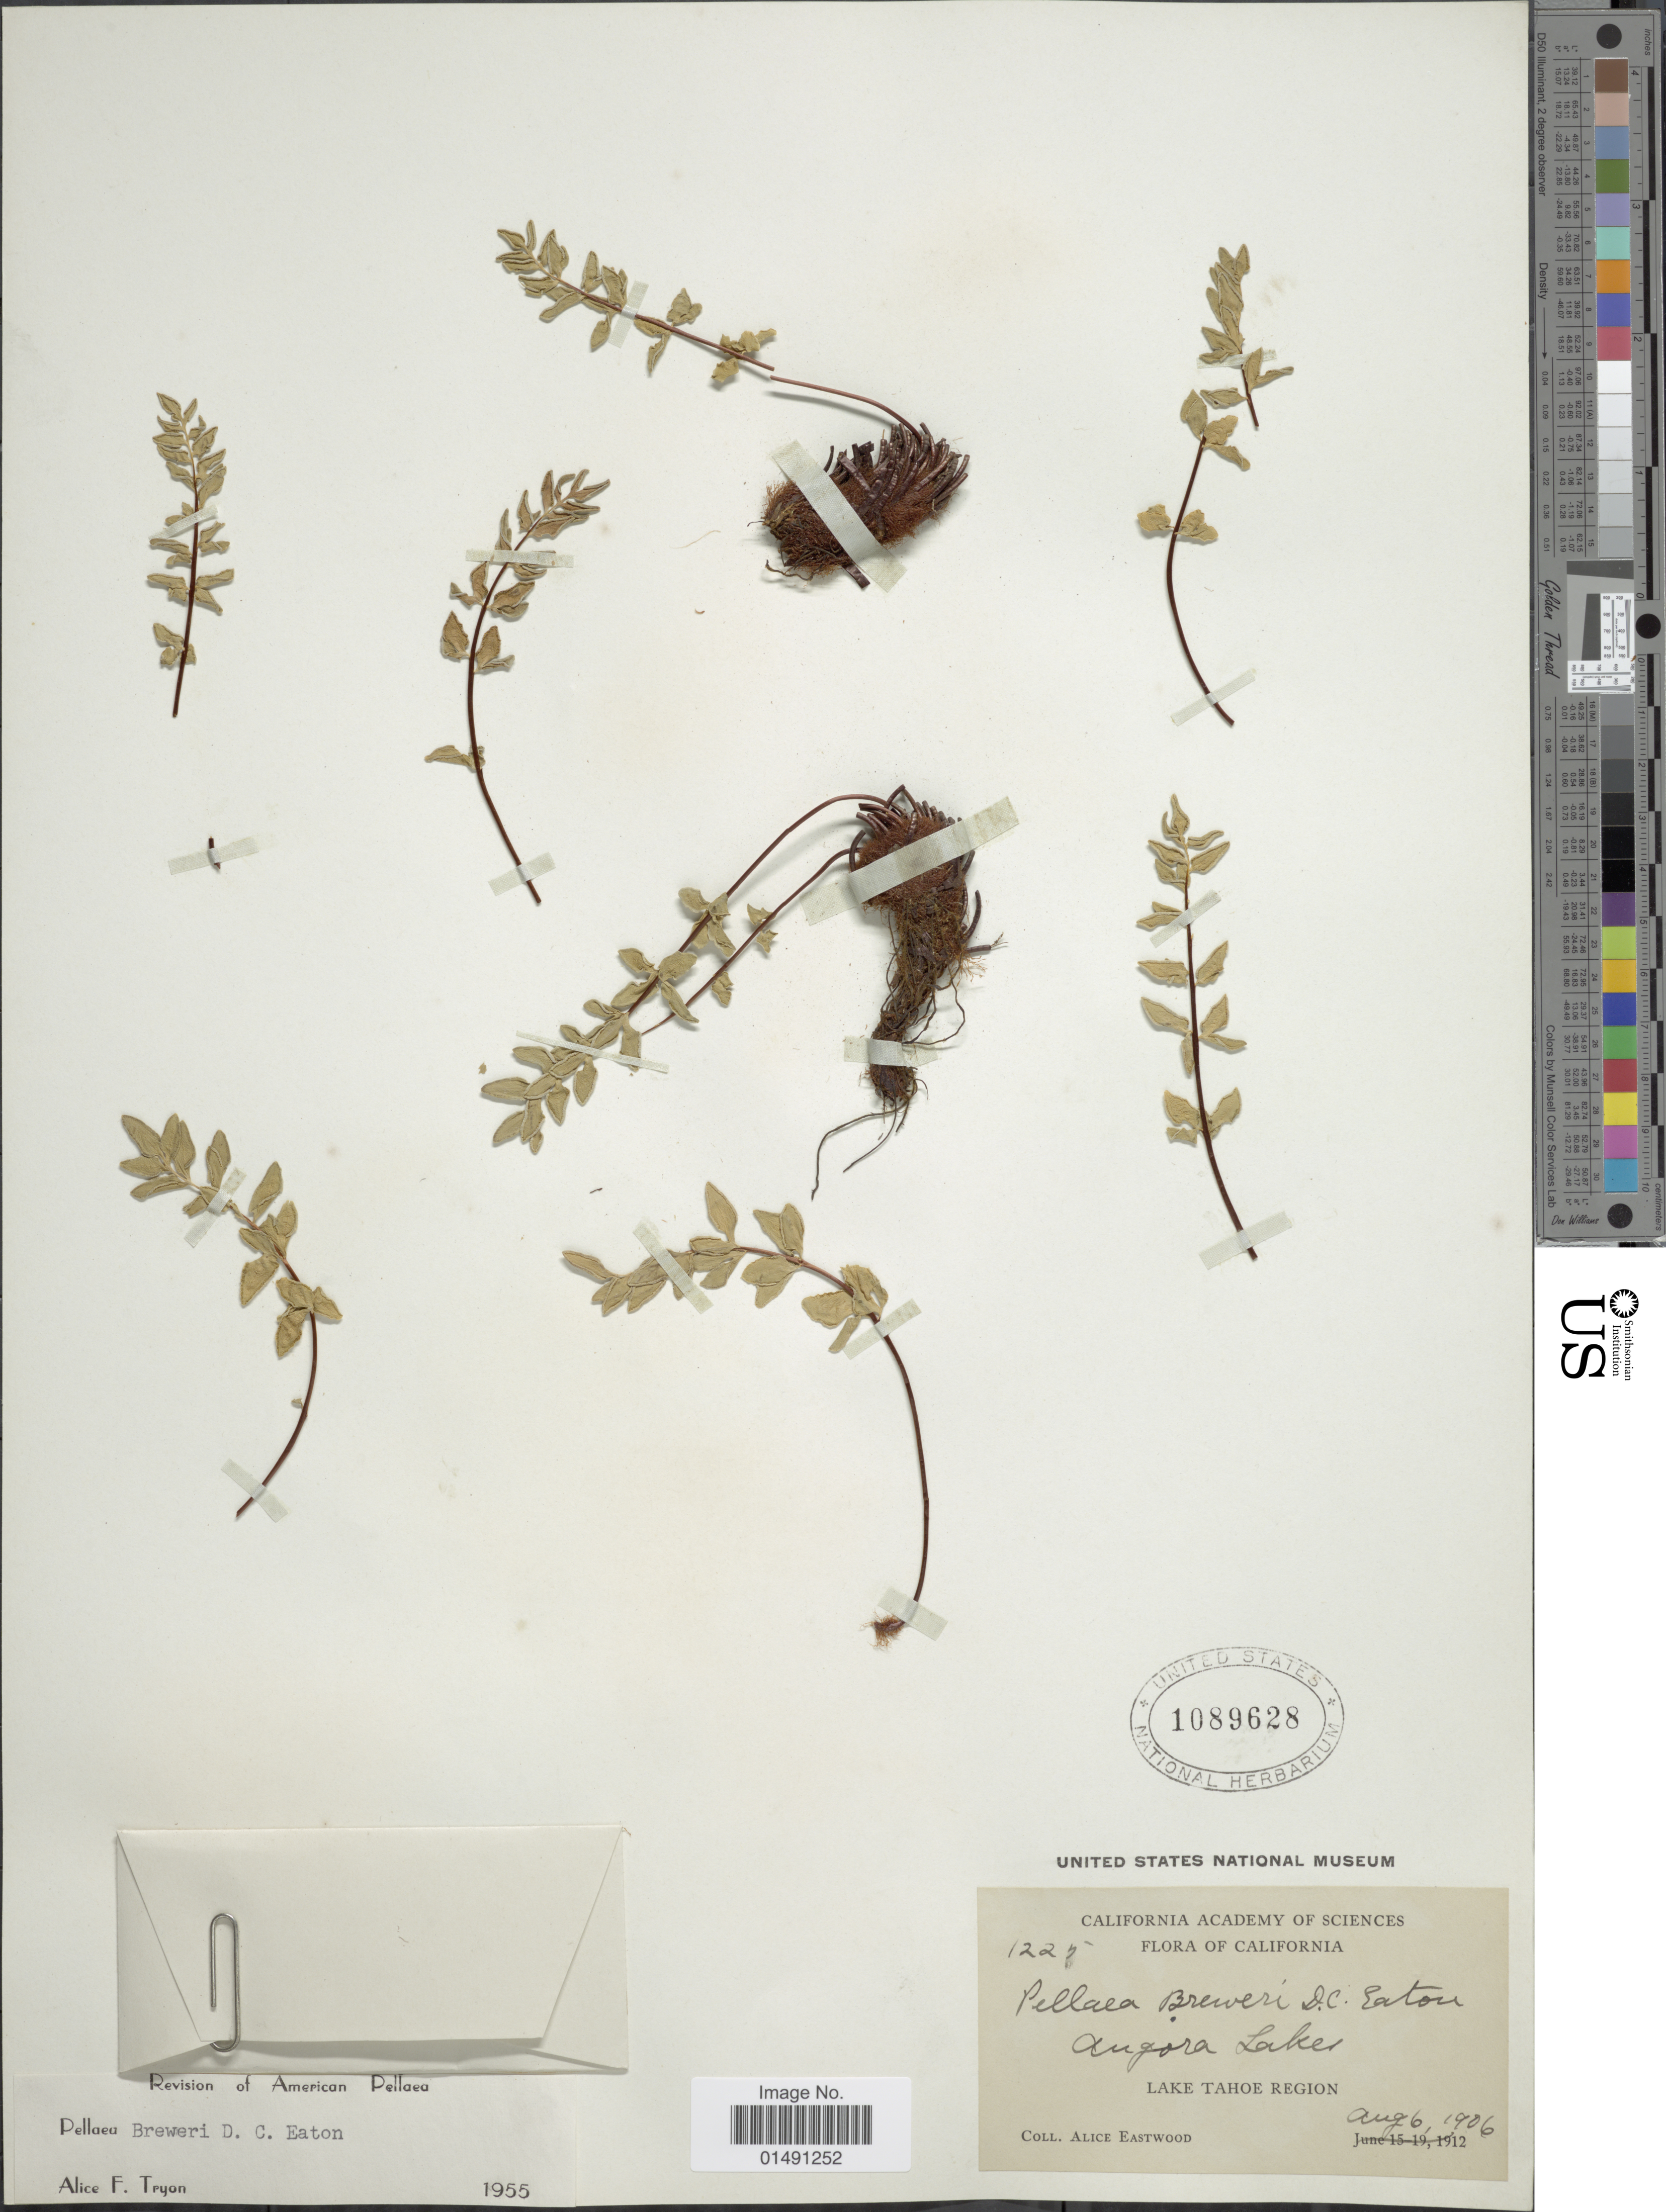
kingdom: Plantae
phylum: Tracheophyta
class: Polypodiopsida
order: Polypodiales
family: Pteridaceae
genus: Pellaea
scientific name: Pellaea breweri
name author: D.C. Eaton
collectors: A. Eastwood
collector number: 1225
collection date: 1906-08-06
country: United States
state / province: California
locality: Angora Lakes, Lake Tahoe Region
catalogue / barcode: US 1089628